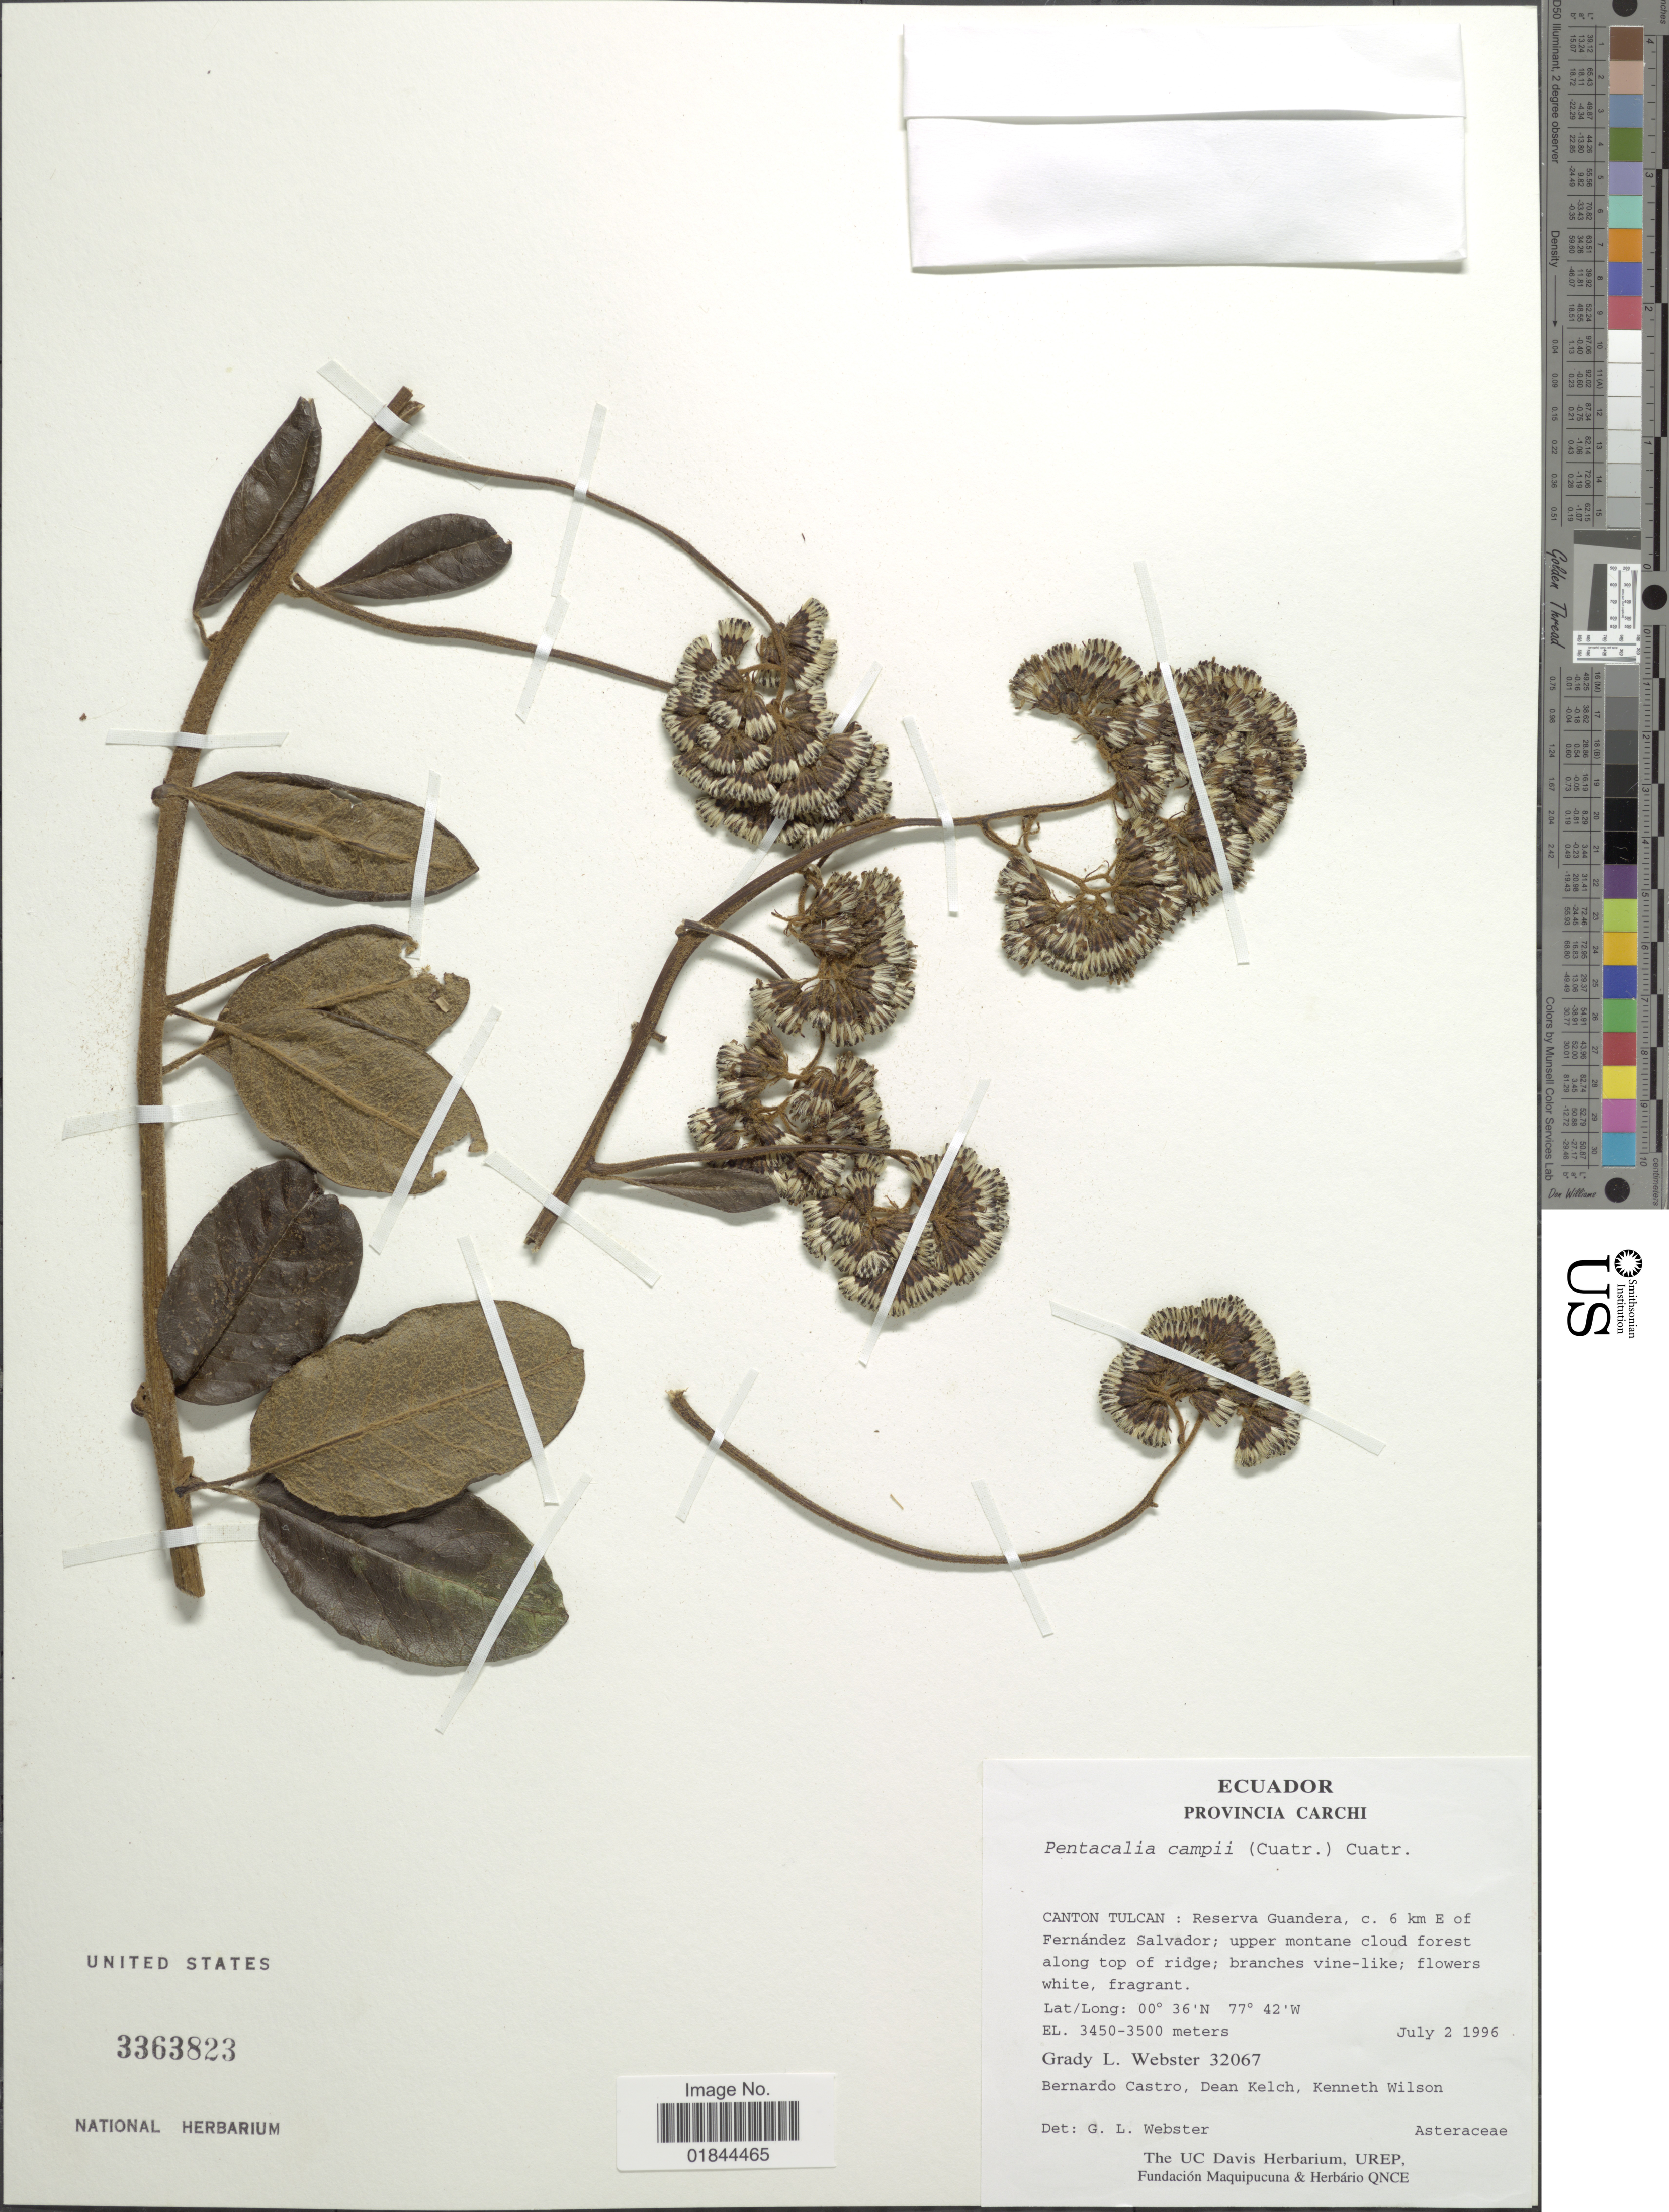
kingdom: Plantae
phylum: Tracheophyta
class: Magnoliopsida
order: Asterales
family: Asteraceae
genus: Pentacalia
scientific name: Pentacalia popayanensis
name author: (Hieron.) Cuatrec.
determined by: Calvo, Joel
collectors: G. L. Webster, B. Castro, D. Kelch & K. A. Wilson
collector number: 32067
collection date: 1996-07-02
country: Ecuador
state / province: Carchi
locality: Canton Tulcan: Reserva Guandera, c. 6 km E of Fernández Salvador; upper montane cloud forest along top of ridge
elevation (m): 3450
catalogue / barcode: US 3363823